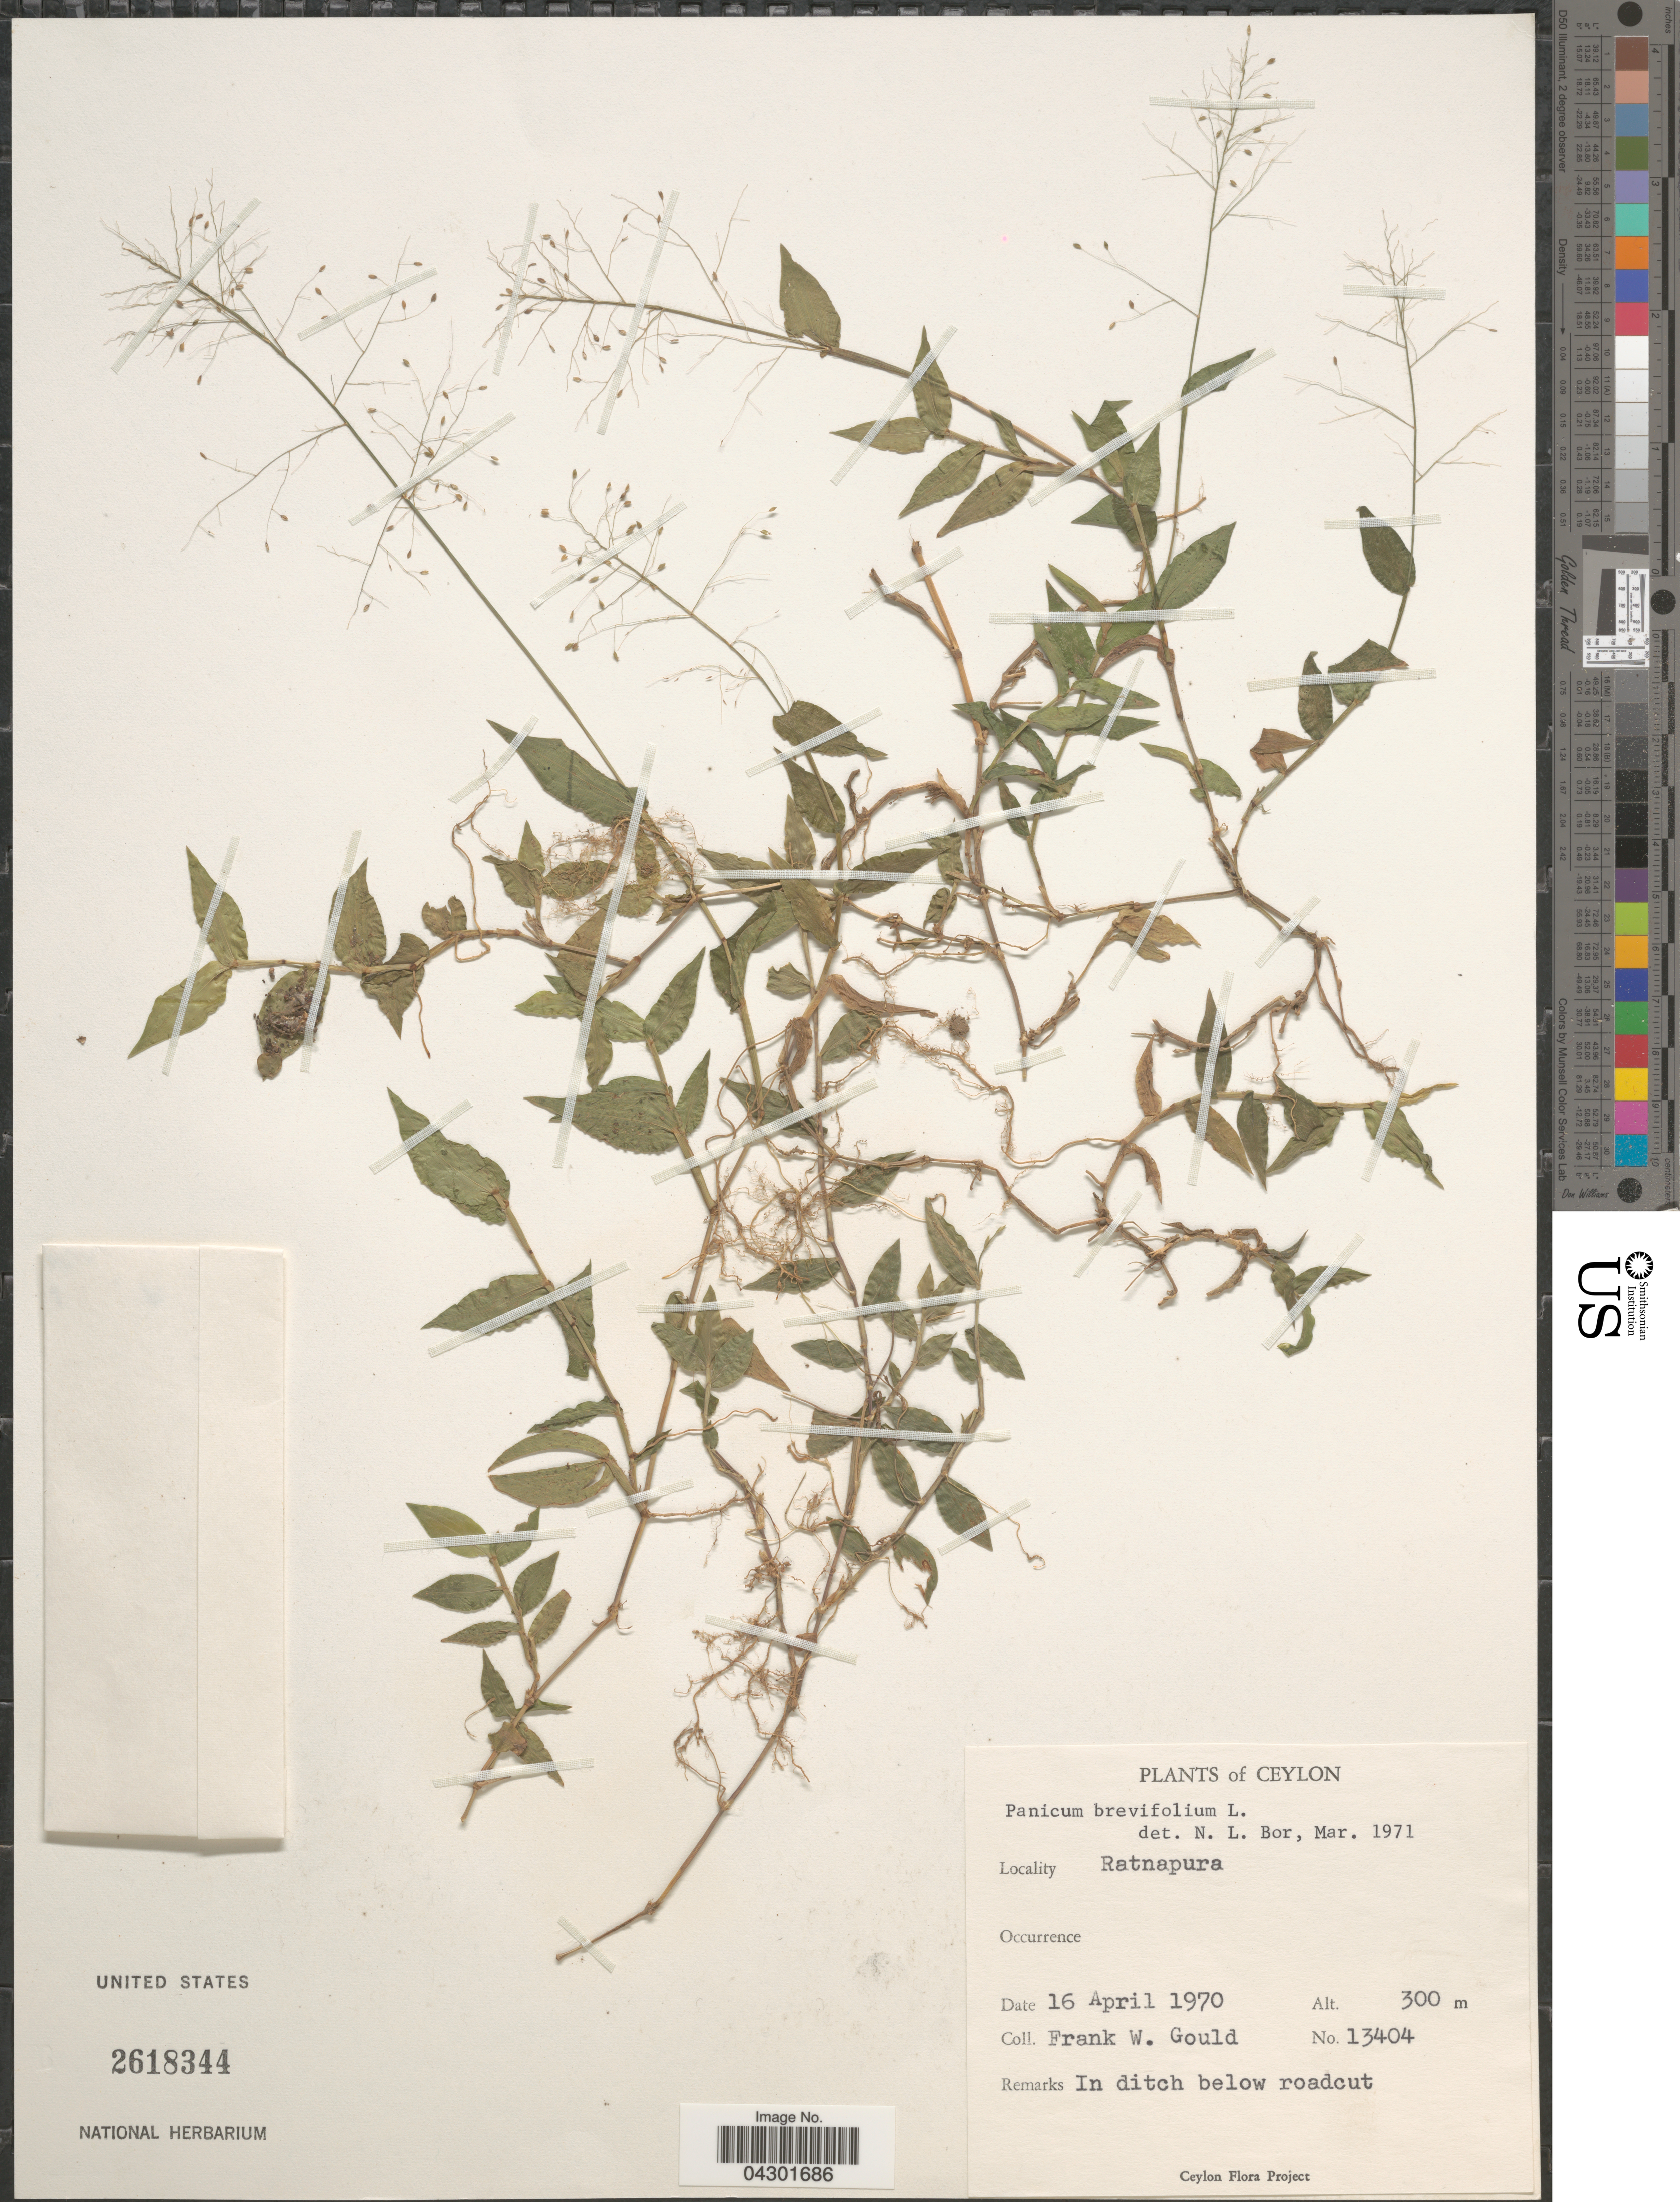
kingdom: Plantae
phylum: Tracheophyta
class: Liliopsida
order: Poales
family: Poaceae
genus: Panicum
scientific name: Panicum brevifolium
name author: L.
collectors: F. W. Gould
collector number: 13404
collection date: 1970-04-16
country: Sri Lanka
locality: Ceylon. Ratnapura. In ditch below roadcut.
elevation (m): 300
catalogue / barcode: US 2618344